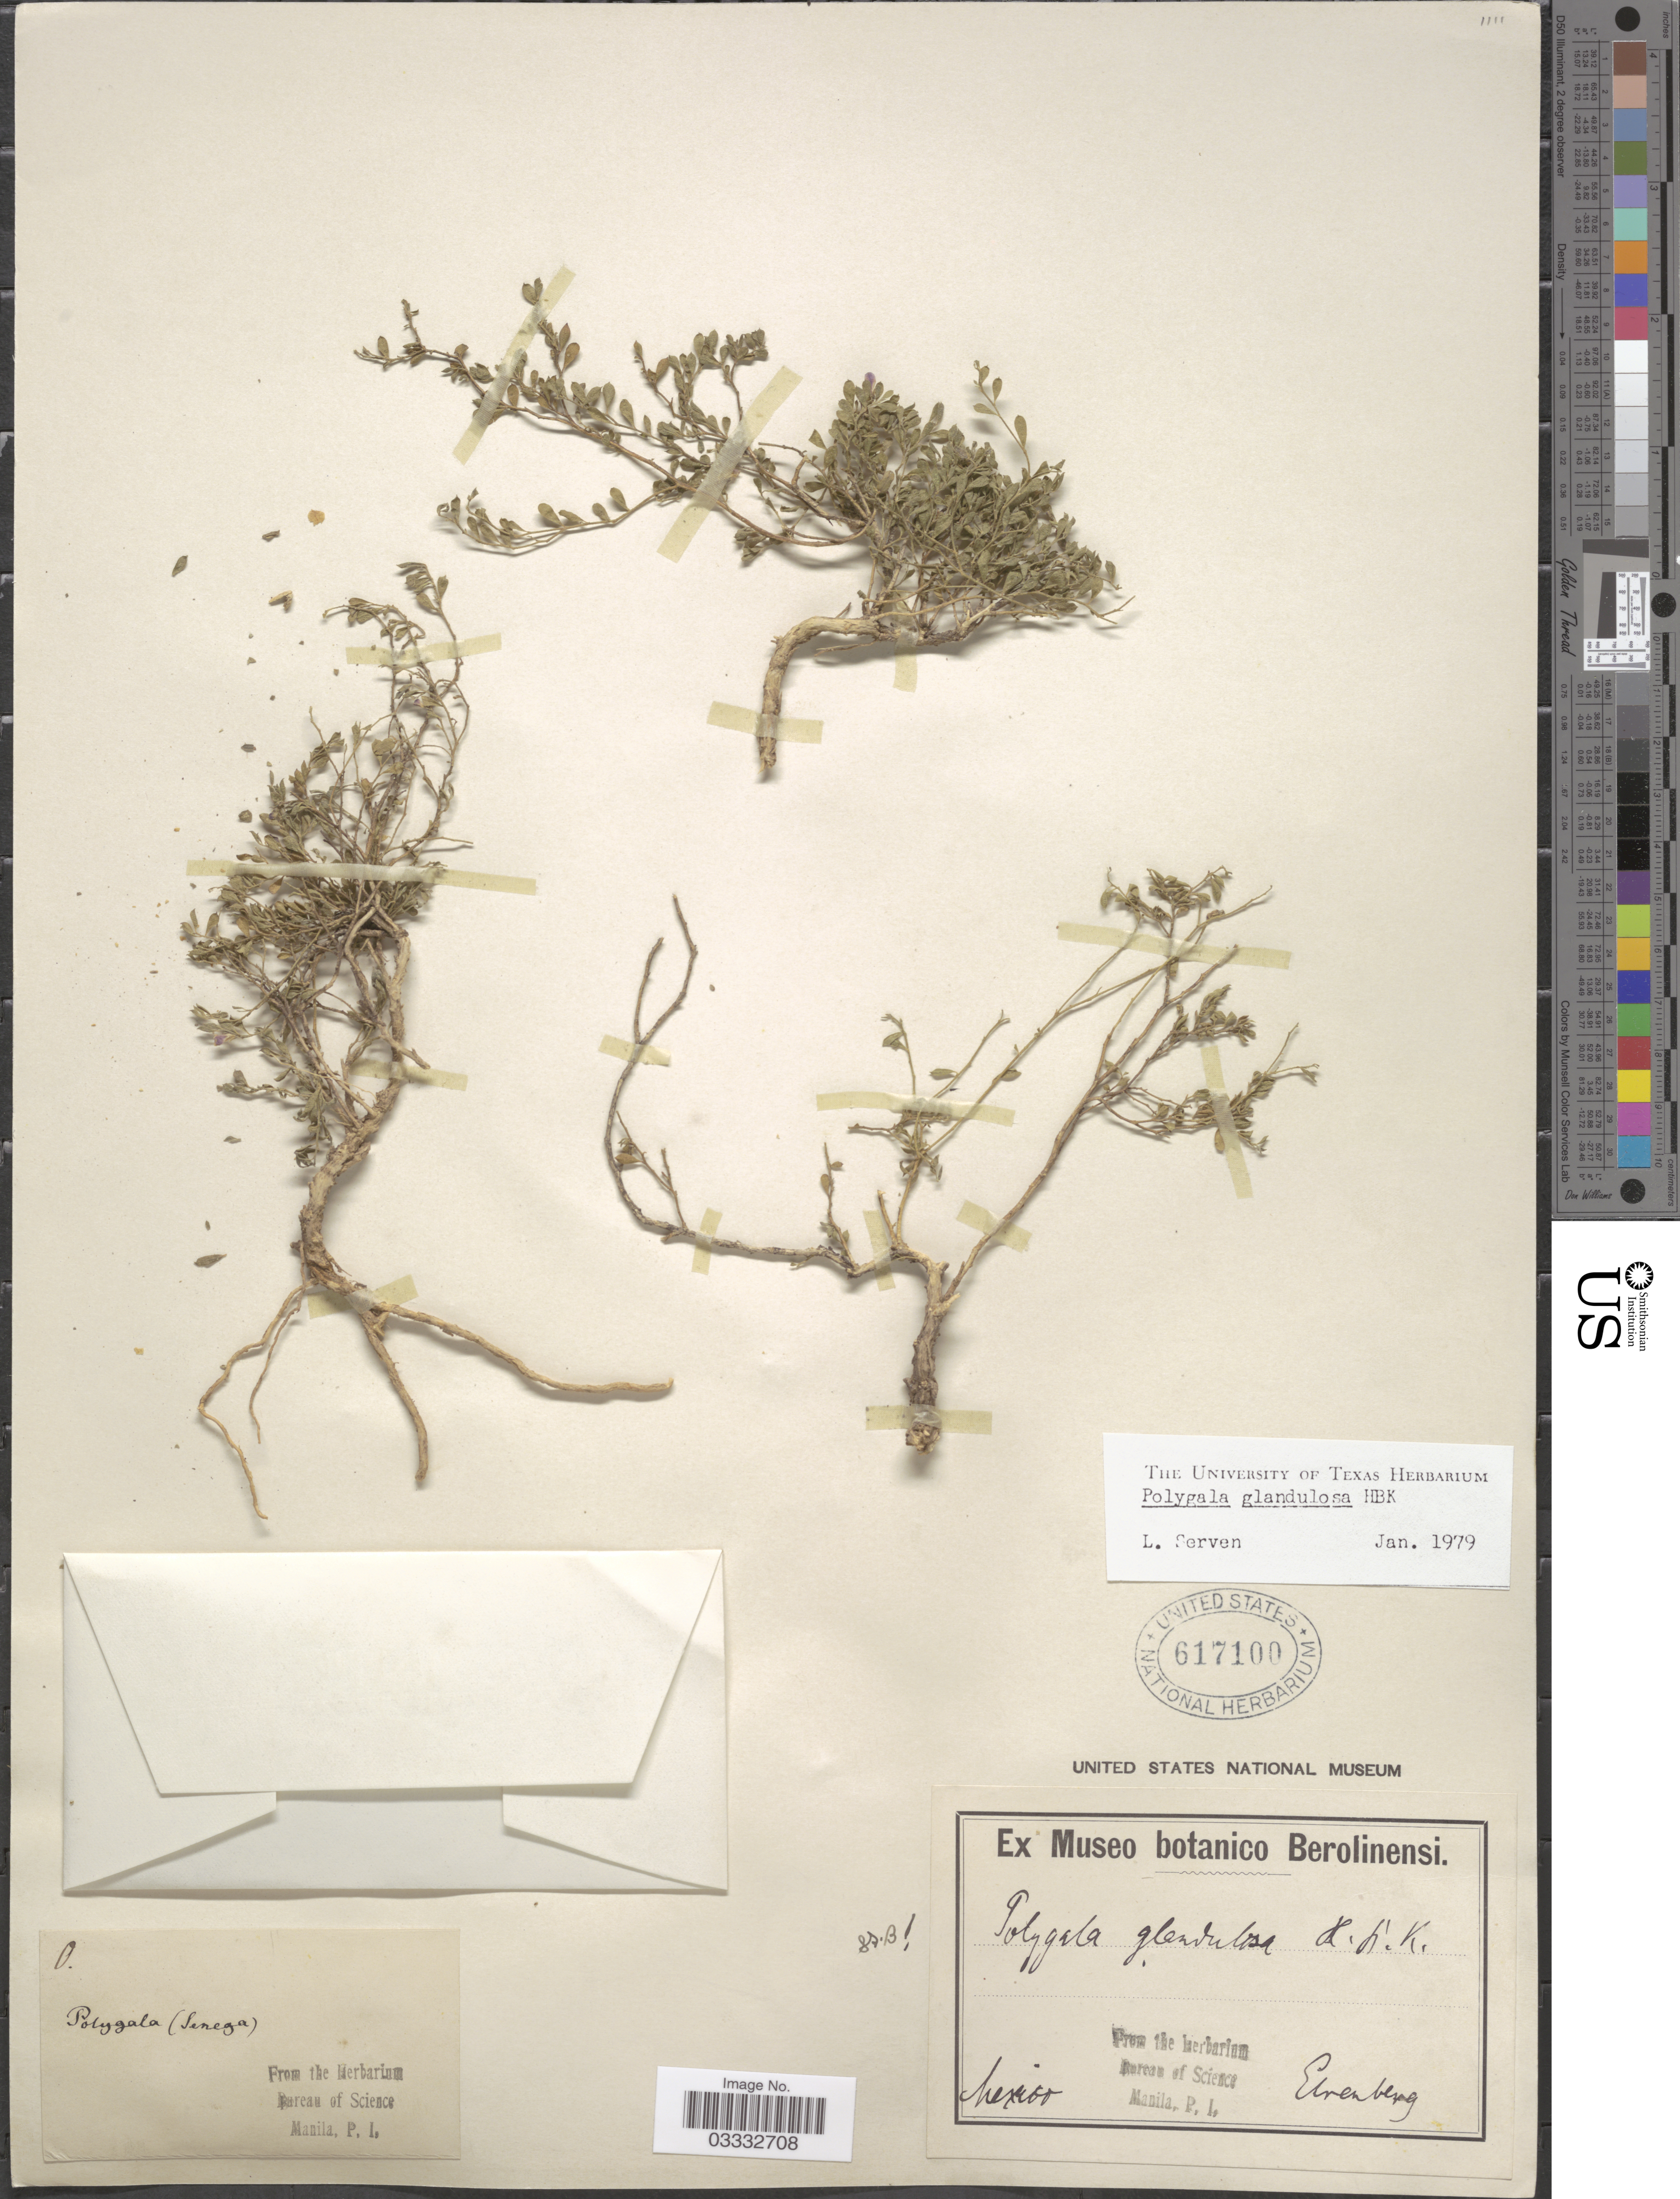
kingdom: Plantae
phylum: Tracheophyta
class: Magnoliopsida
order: Fabales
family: Polygalaceae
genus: Hebecarpa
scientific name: Hebecarpa punctata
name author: (Humb. ex Schult.) J.R. Abbott & J.F.B. Pastore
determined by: Strong, Mark T., (BOT), Smithsonian Institution - National Museum of Natural History (UNITED STATES)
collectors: -. Ehrenberg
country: Mexico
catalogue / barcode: US 617100